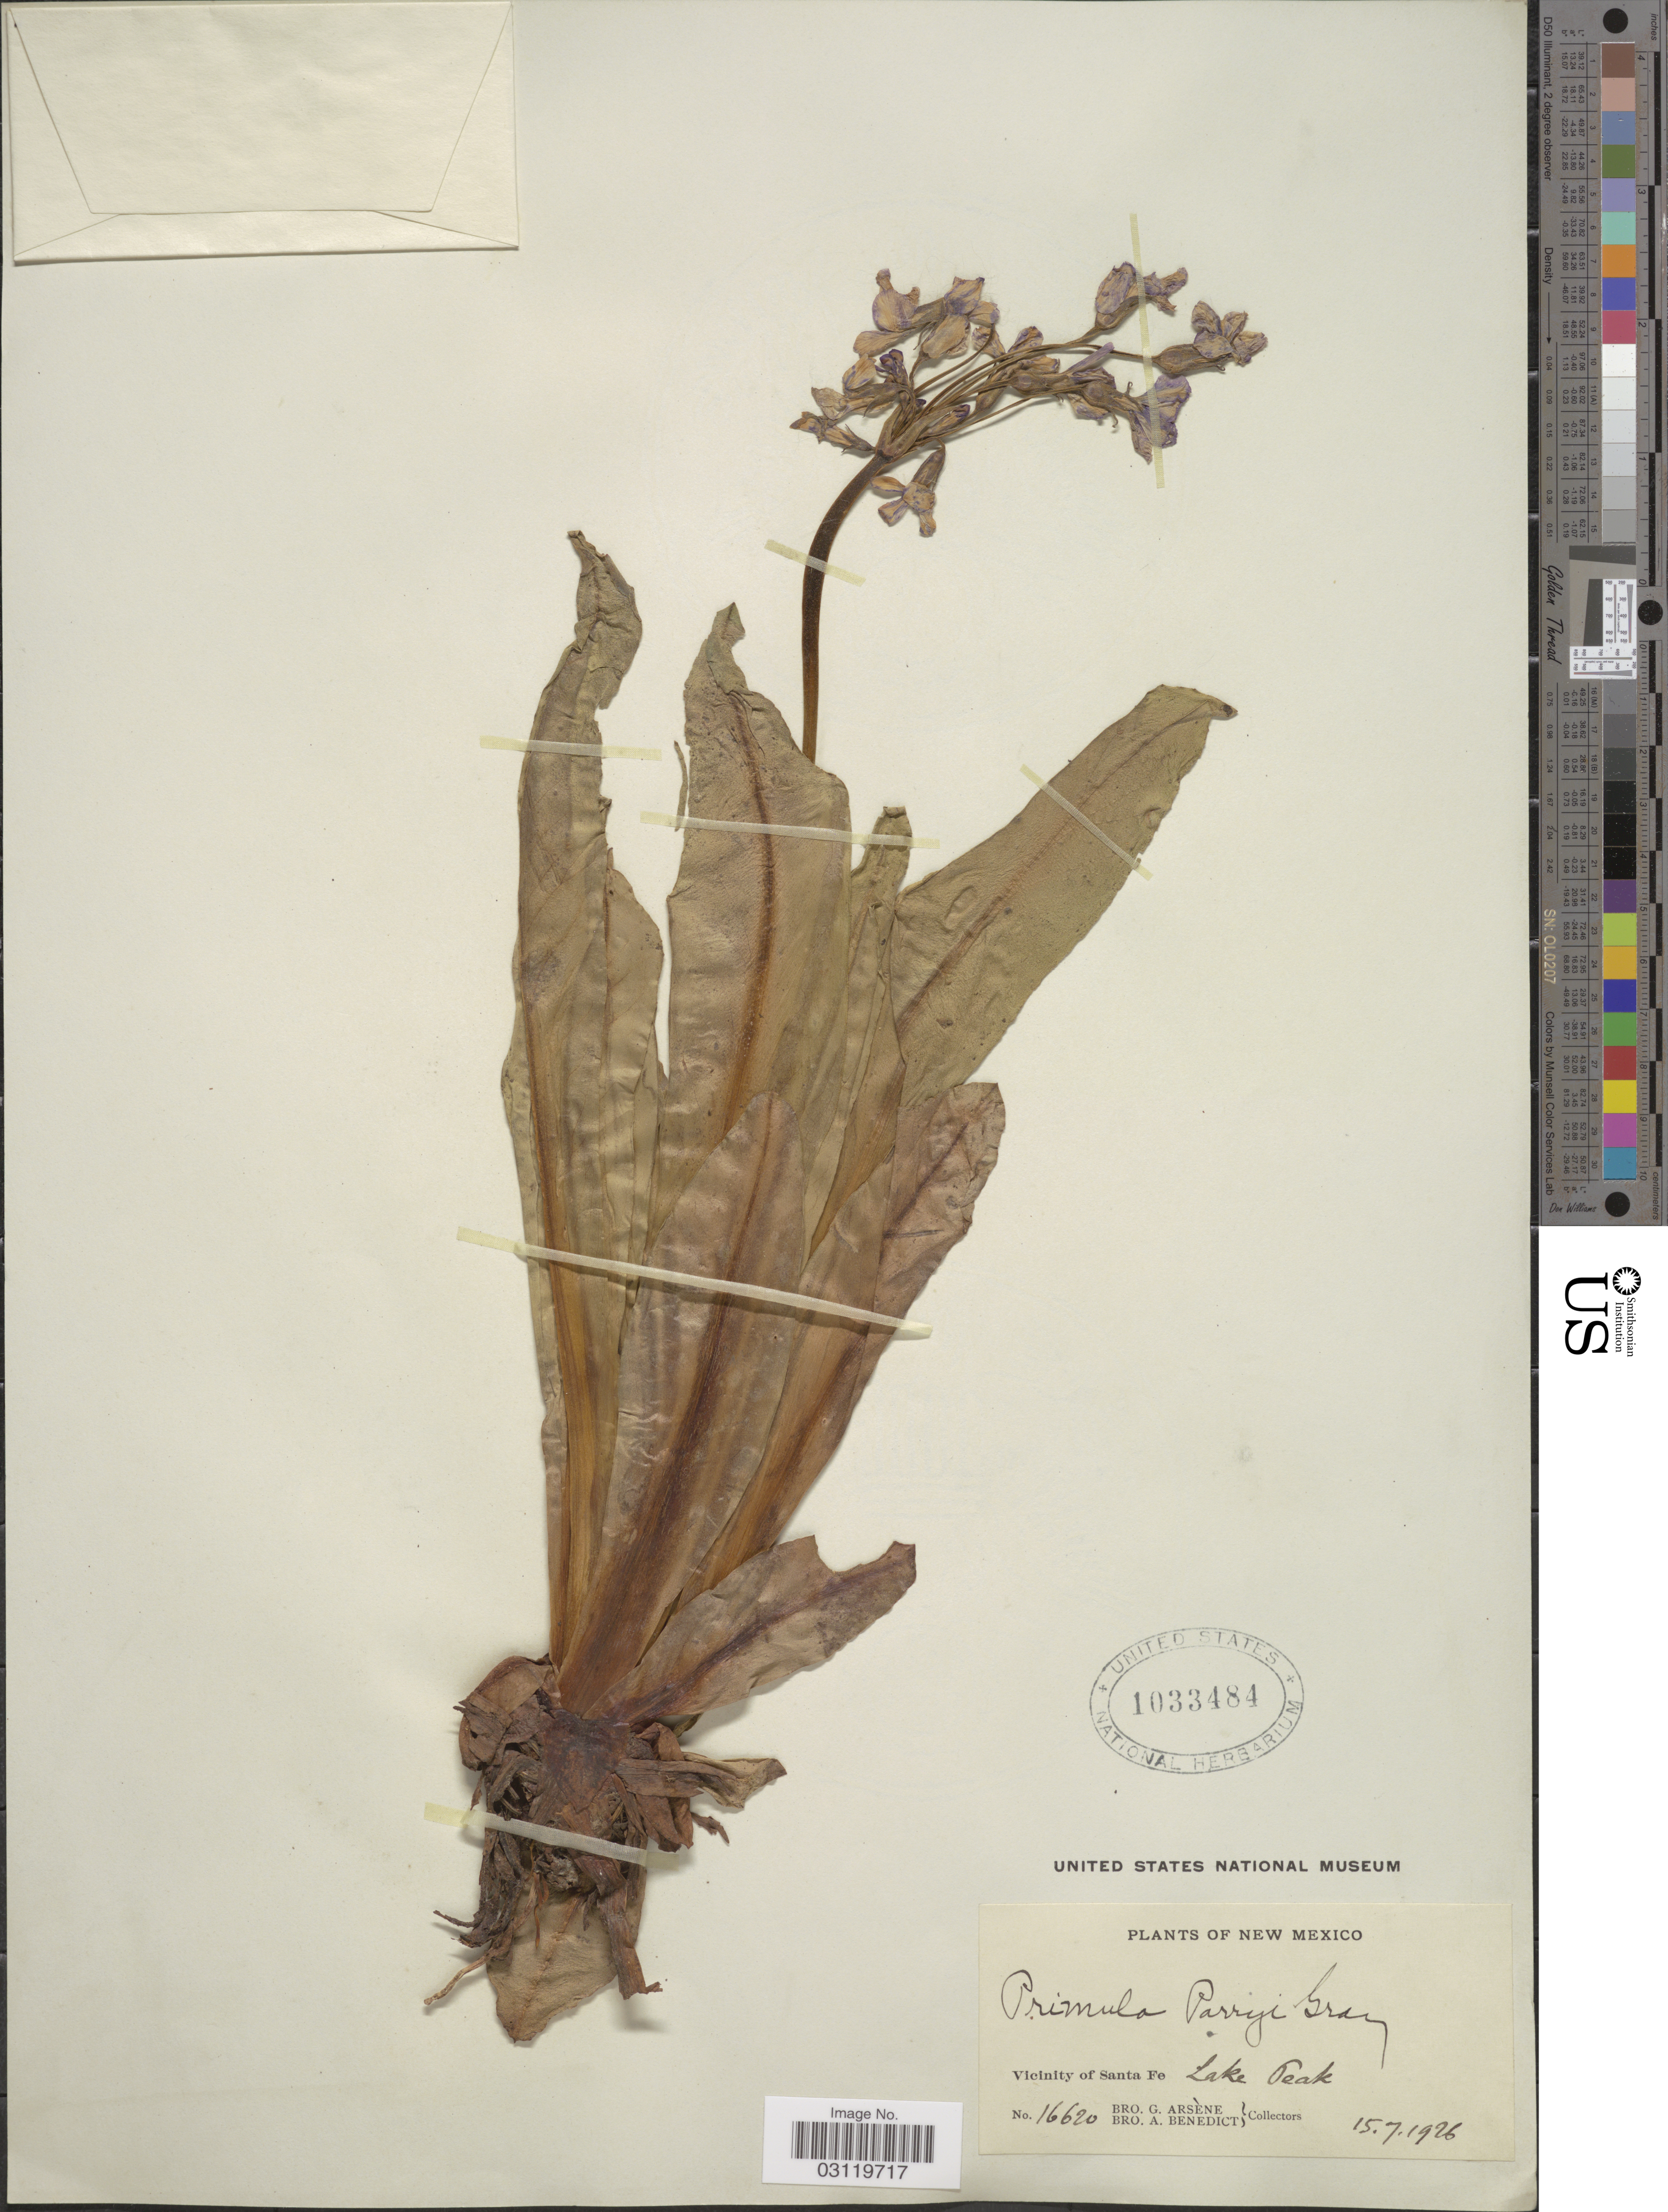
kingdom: Plantae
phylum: Tracheophyta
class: Magnoliopsida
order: Ericales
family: Primulaceae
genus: Primula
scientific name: Primula parryi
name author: A. Gray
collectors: Bro. G. Arsène & Bro. Benedict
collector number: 16620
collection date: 1926-07-15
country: United States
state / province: New Mexico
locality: Vicinity of Santa Fe, Lake Peak.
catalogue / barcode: US 1033484